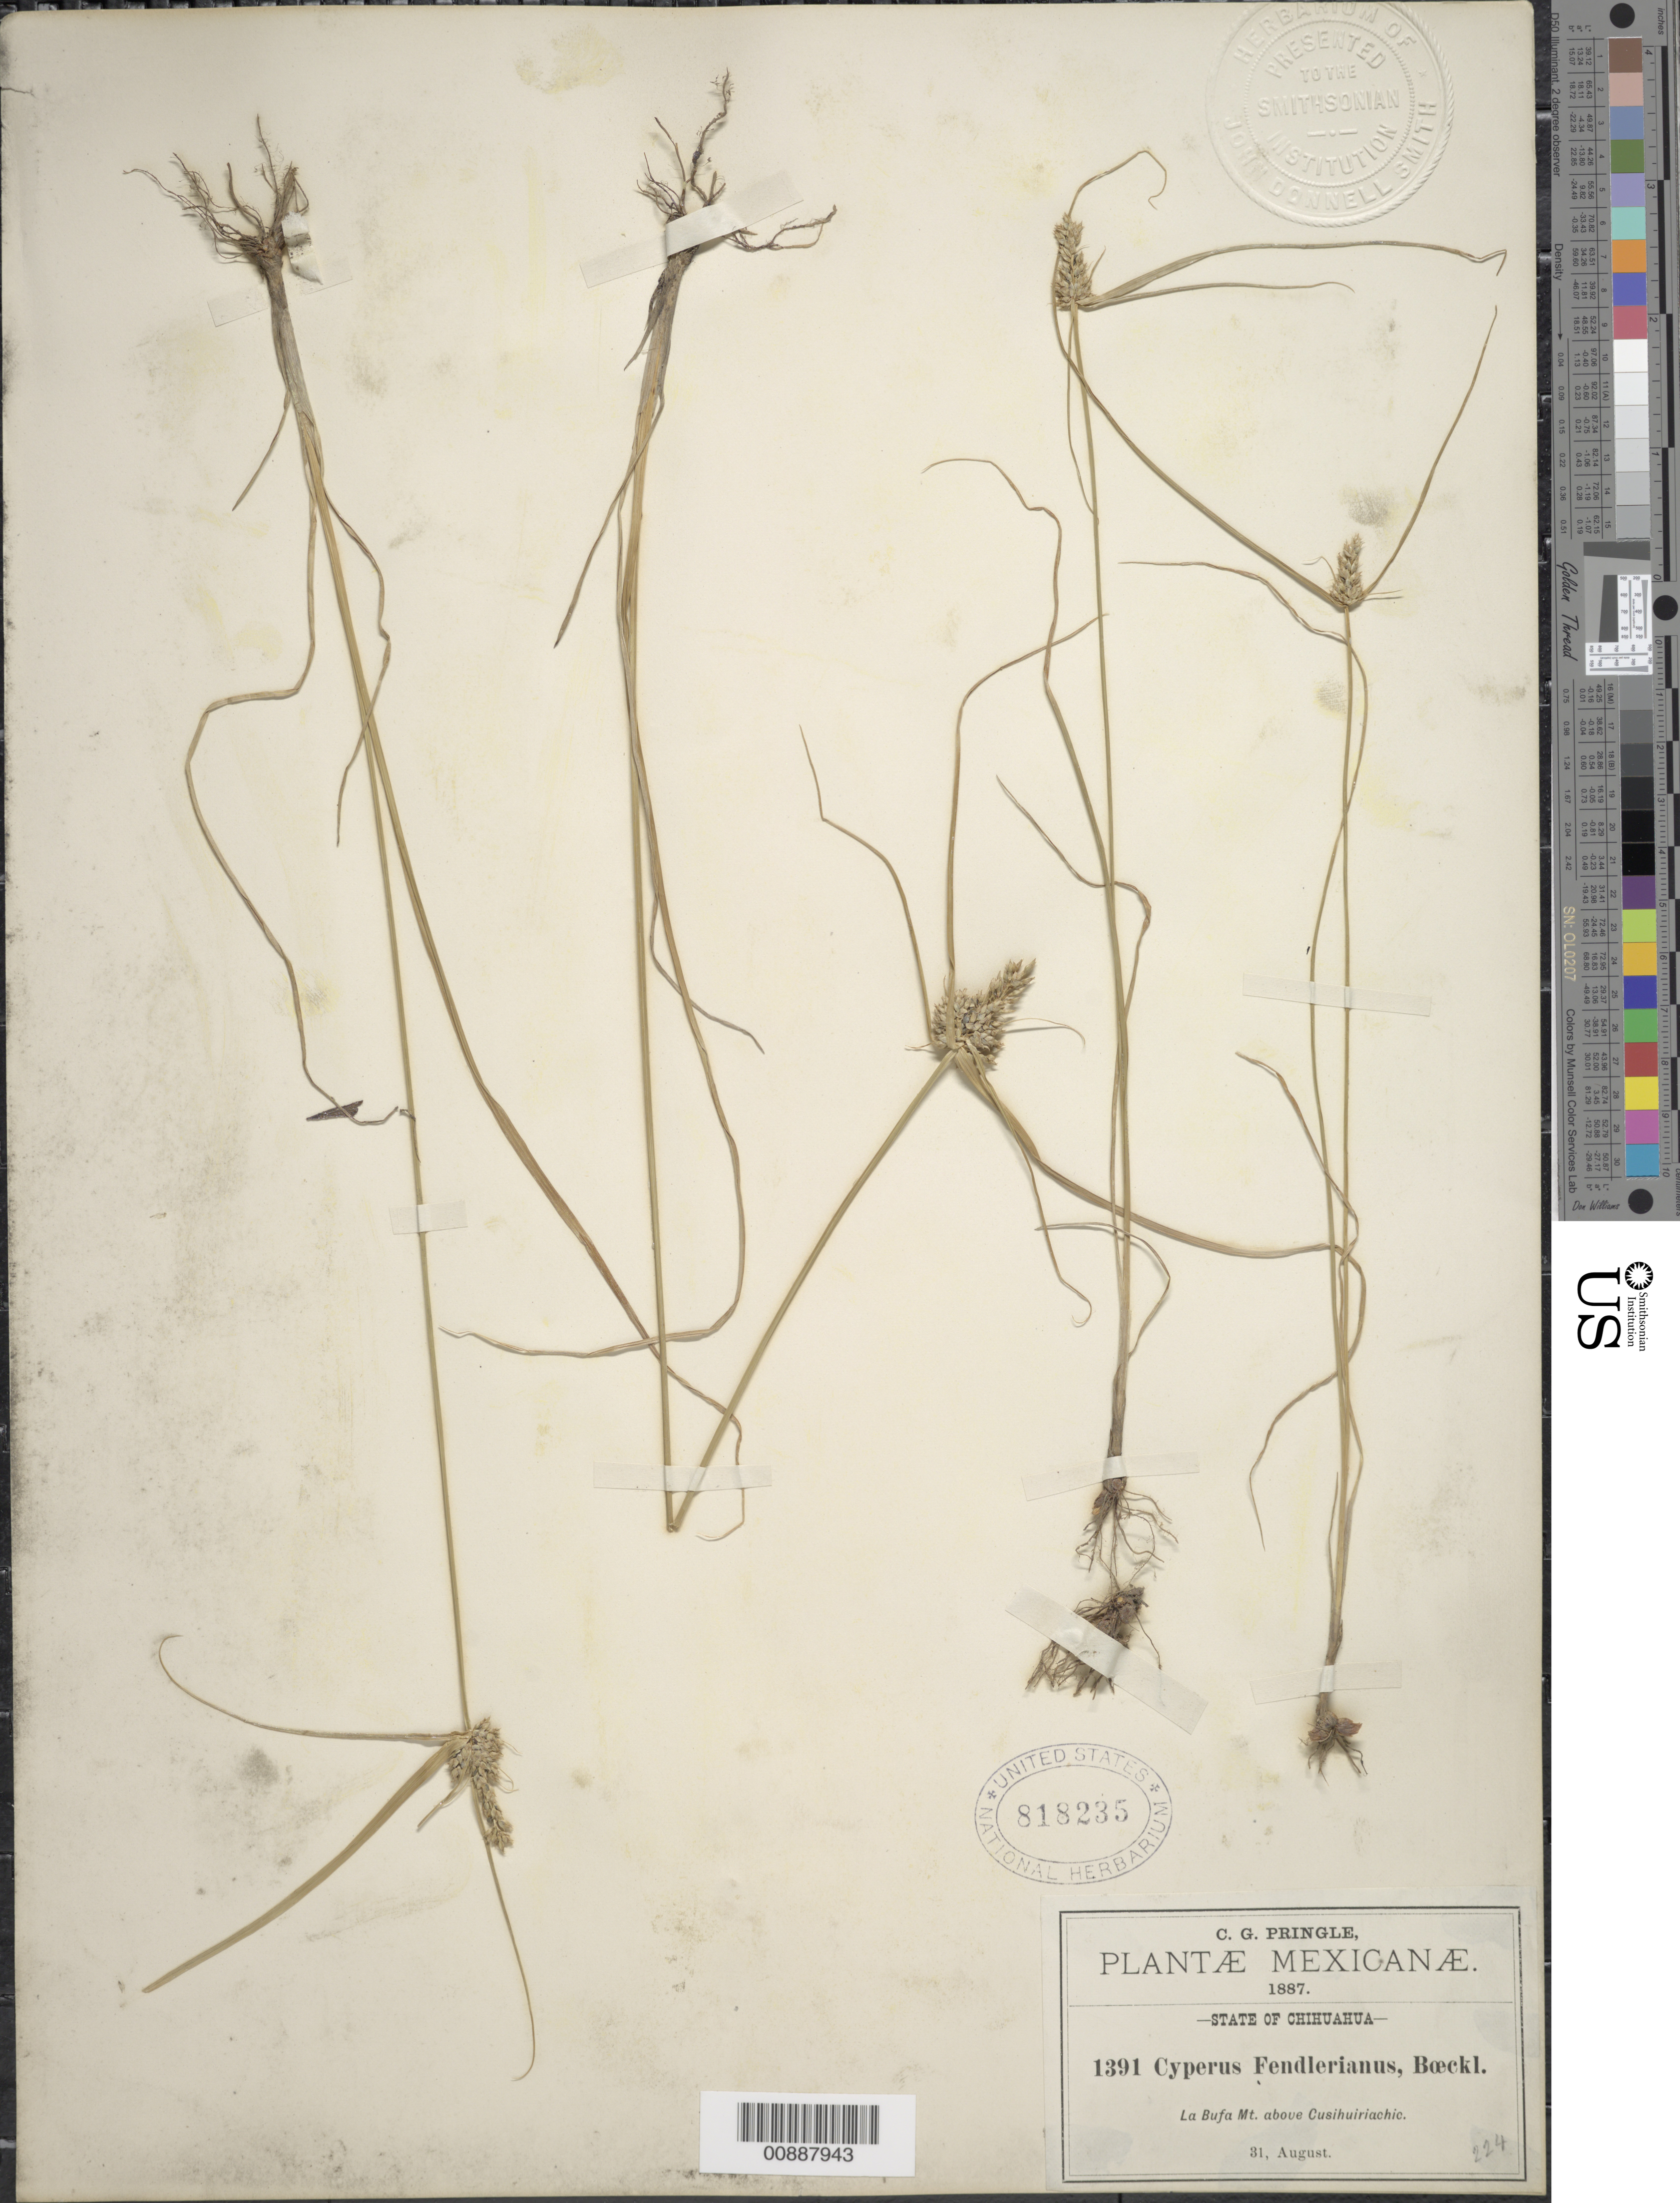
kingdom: Plantae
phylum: Tracheophyta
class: Liliopsida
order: Poales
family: Cyperaceae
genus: Cyperus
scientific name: Cyperus fendlerianus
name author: Boeckeler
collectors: C. G. Pringle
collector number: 1391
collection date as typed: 31 Aug 1887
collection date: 1887-08-31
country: Mexico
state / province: Chihuahua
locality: La Bufa Mt. above Cusihuiriachic, Chihuahua.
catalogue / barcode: US 818235